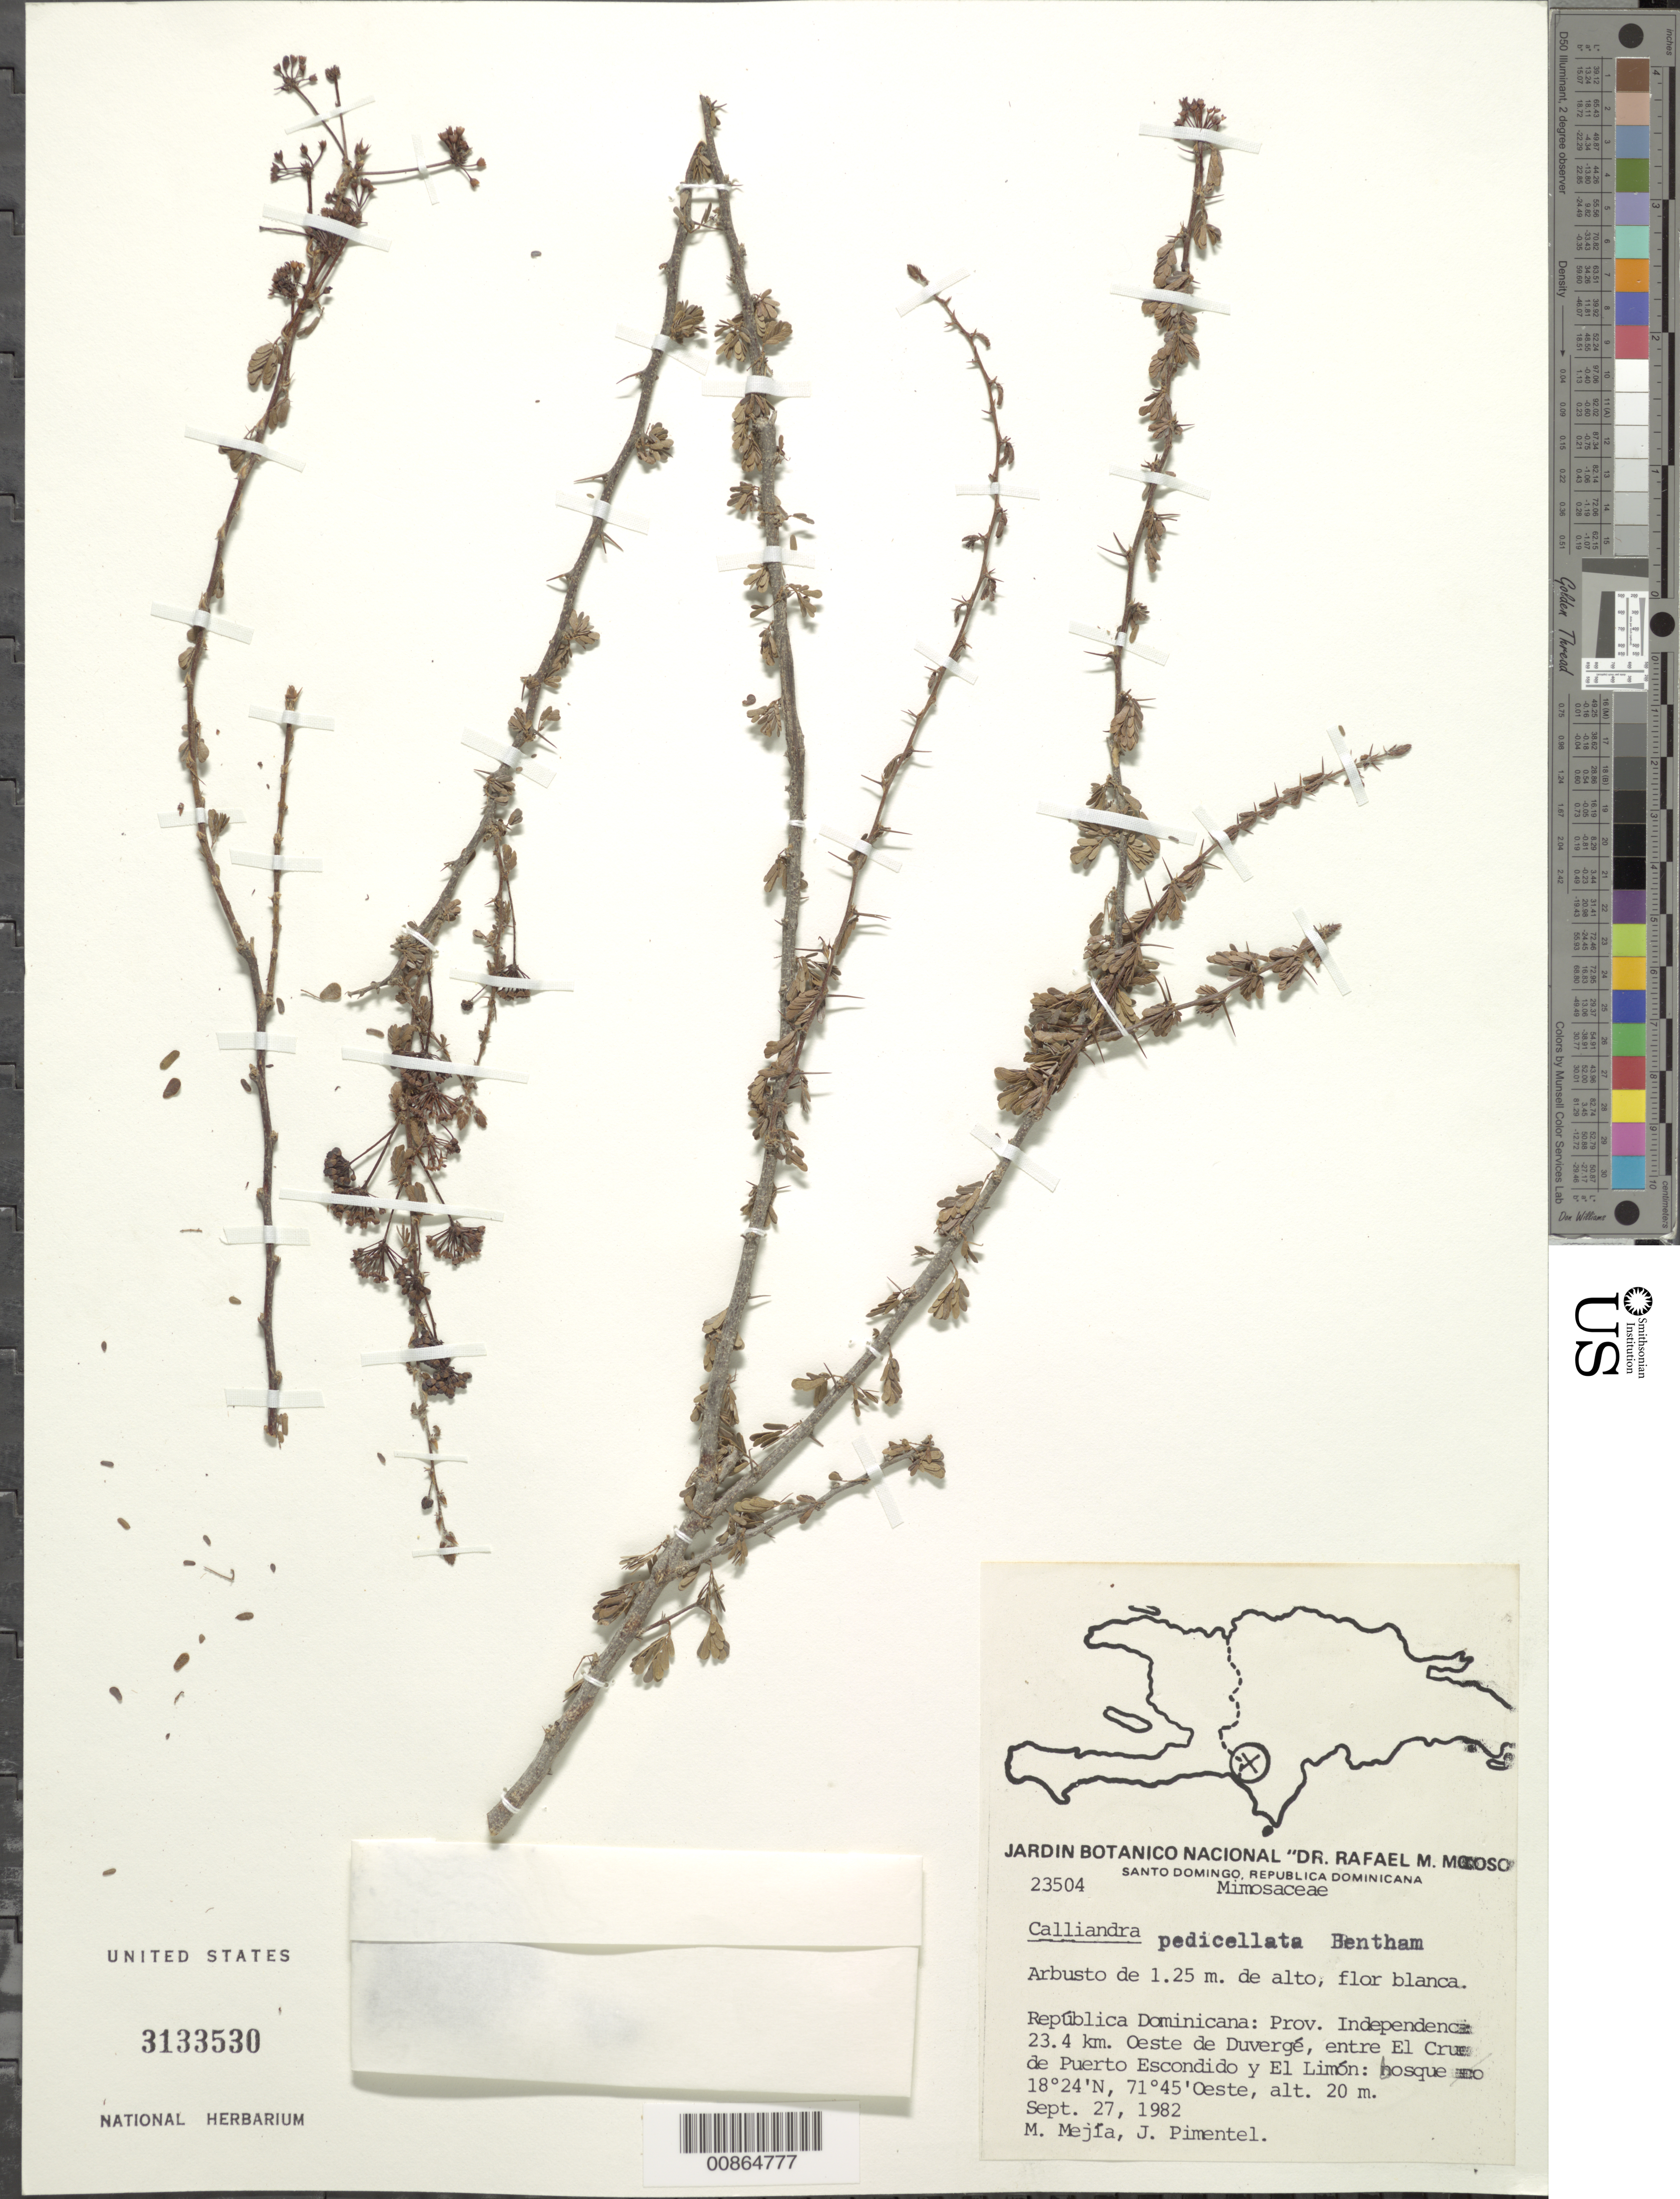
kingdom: Plantae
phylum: Tracheophyta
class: Magnoliopsida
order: Fabales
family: Fabaceae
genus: Calliandra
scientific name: Calliandra pedicellata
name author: Benth.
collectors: M. Mejia & J. Pimentel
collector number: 23504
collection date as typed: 27 Sep 1982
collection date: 1982-09-27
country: Dominican Republic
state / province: Independencia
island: Hispaniola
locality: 23.4 km Oeste de Duvergé, entre El Cruce de Puerto Escondido y El Limón.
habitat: Bosque.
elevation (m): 20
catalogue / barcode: US 3133530